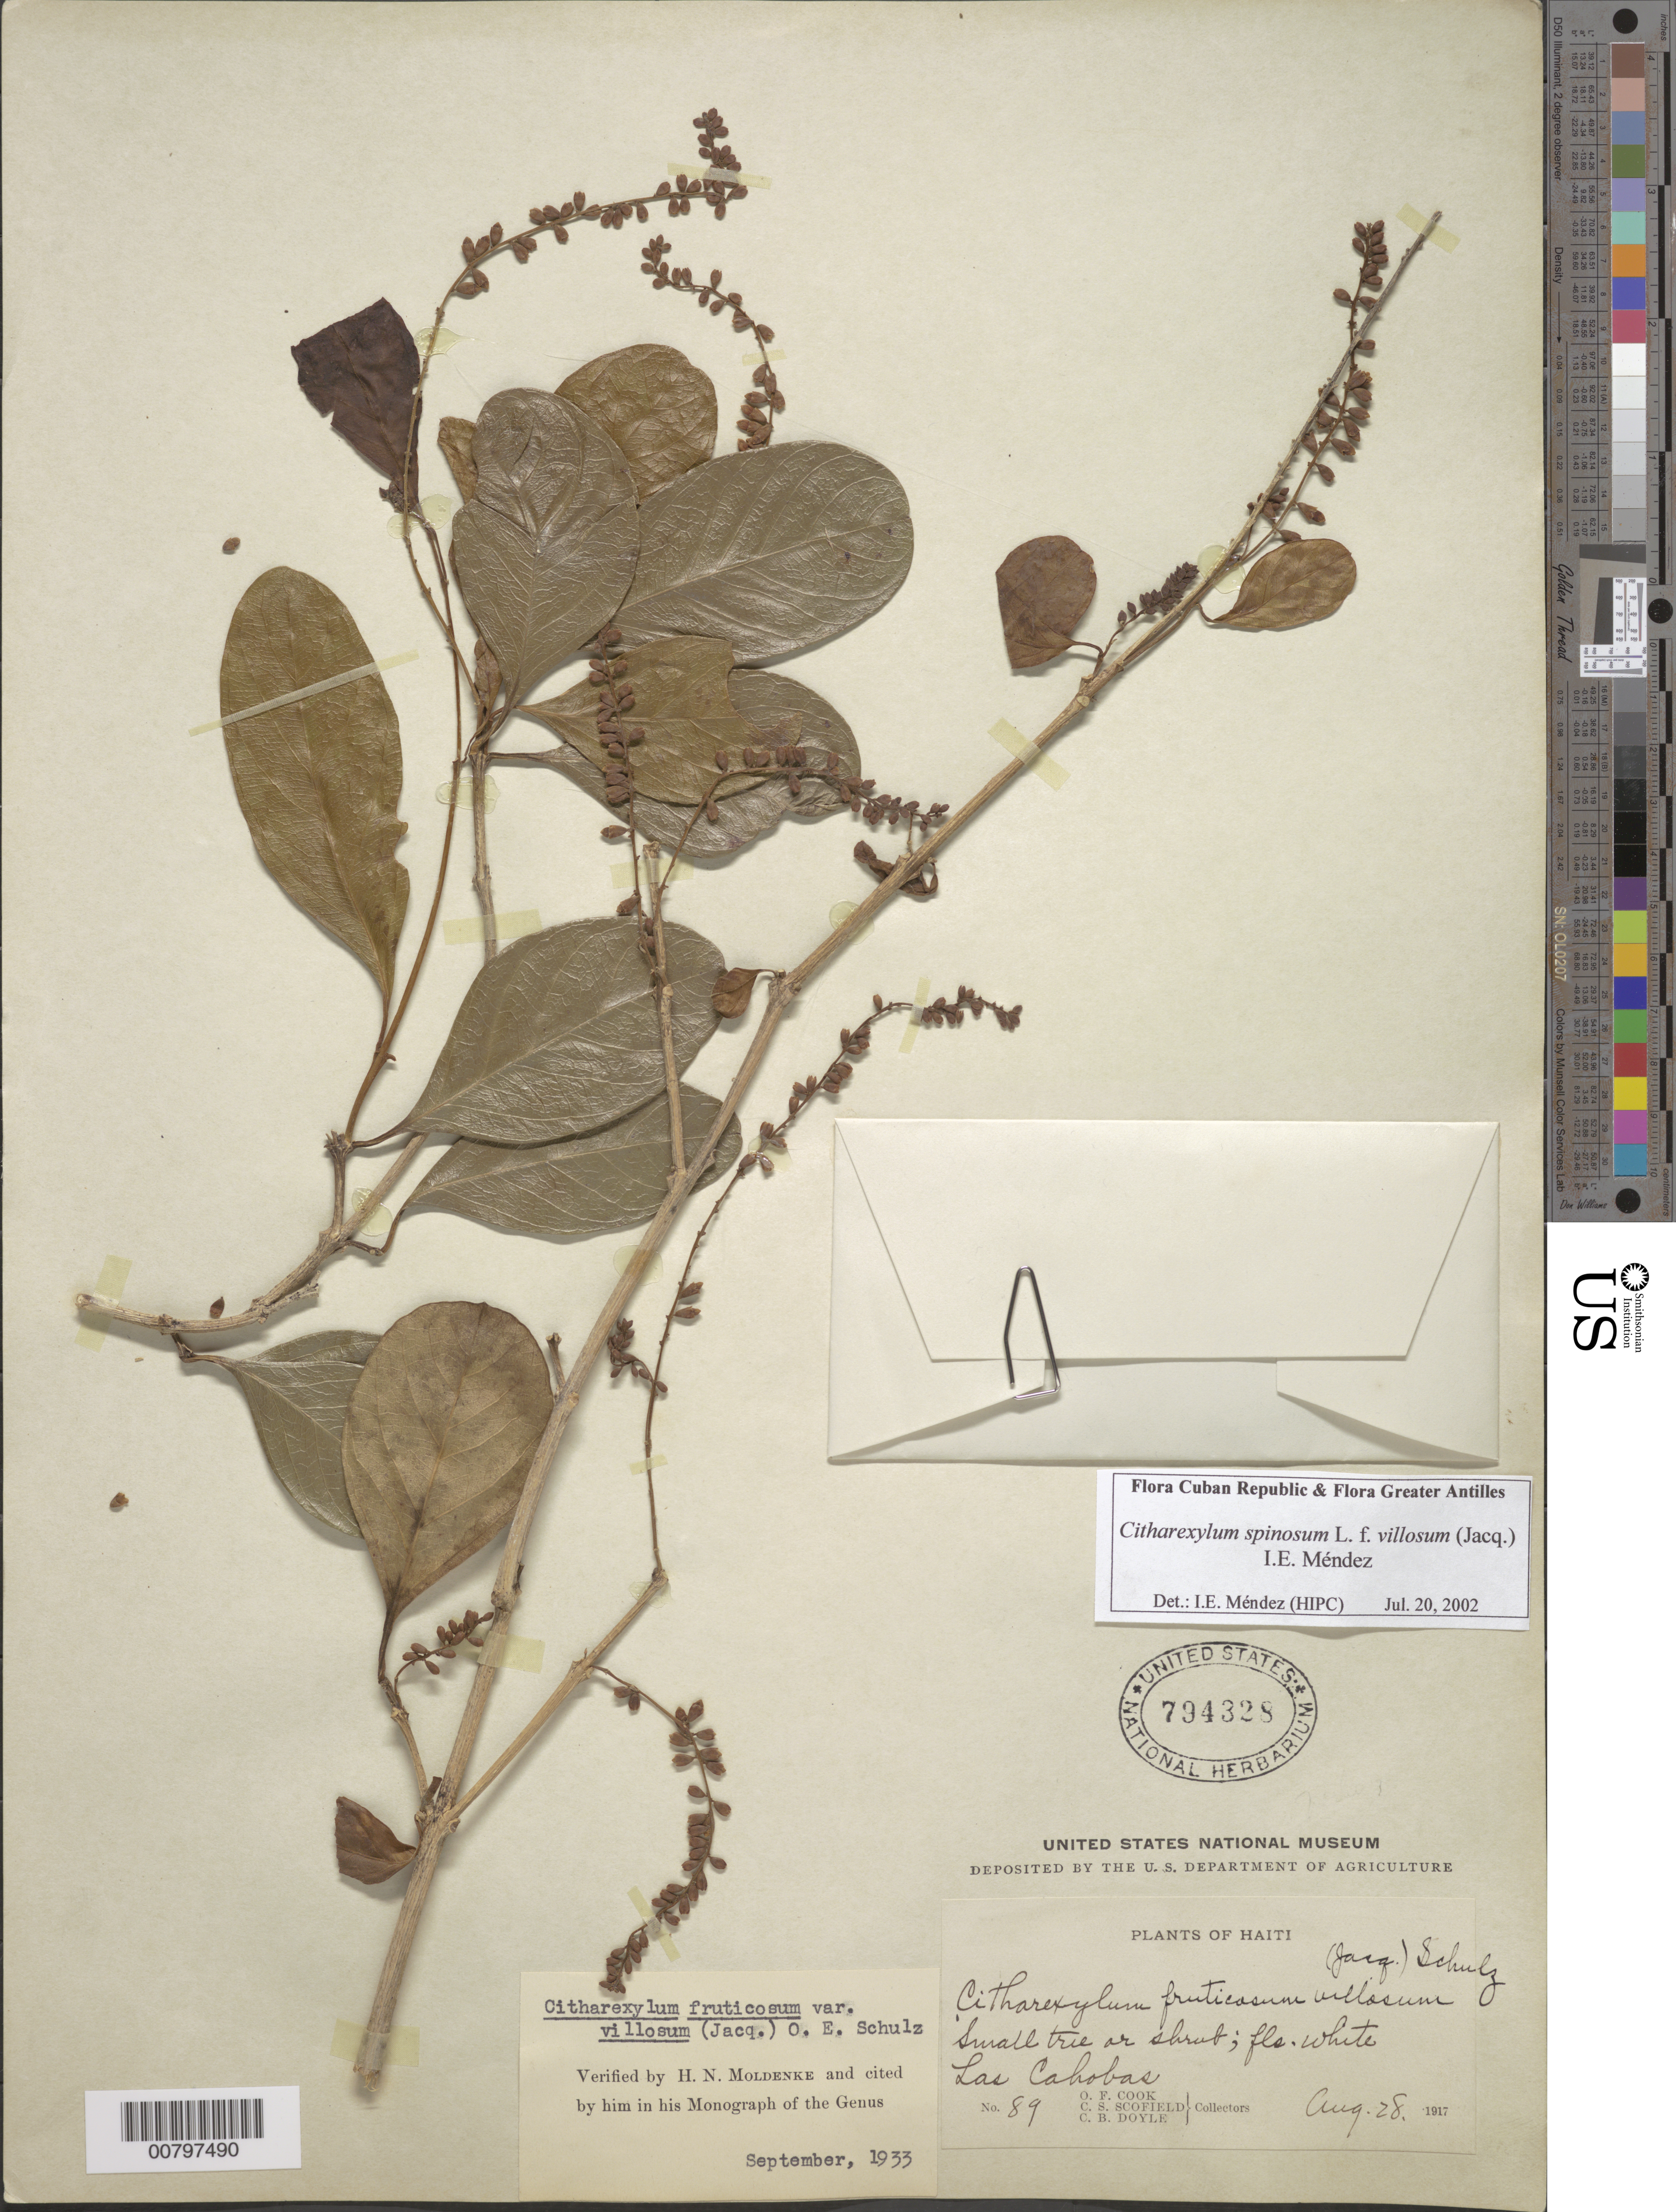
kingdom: Plantae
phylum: Tracheophyta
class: Magnoliopsida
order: Lamiales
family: Verbenaceae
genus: Citharexylum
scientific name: Citharexylum spinosum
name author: L.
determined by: Méndez, Isidro E., (HIPC)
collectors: O. F. Cook, C. Scofield & C. Doyle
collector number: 89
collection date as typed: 28 Aug 1917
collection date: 1917-08-28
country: Haiti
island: Hispaniola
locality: Las Cahobas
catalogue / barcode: US 794328